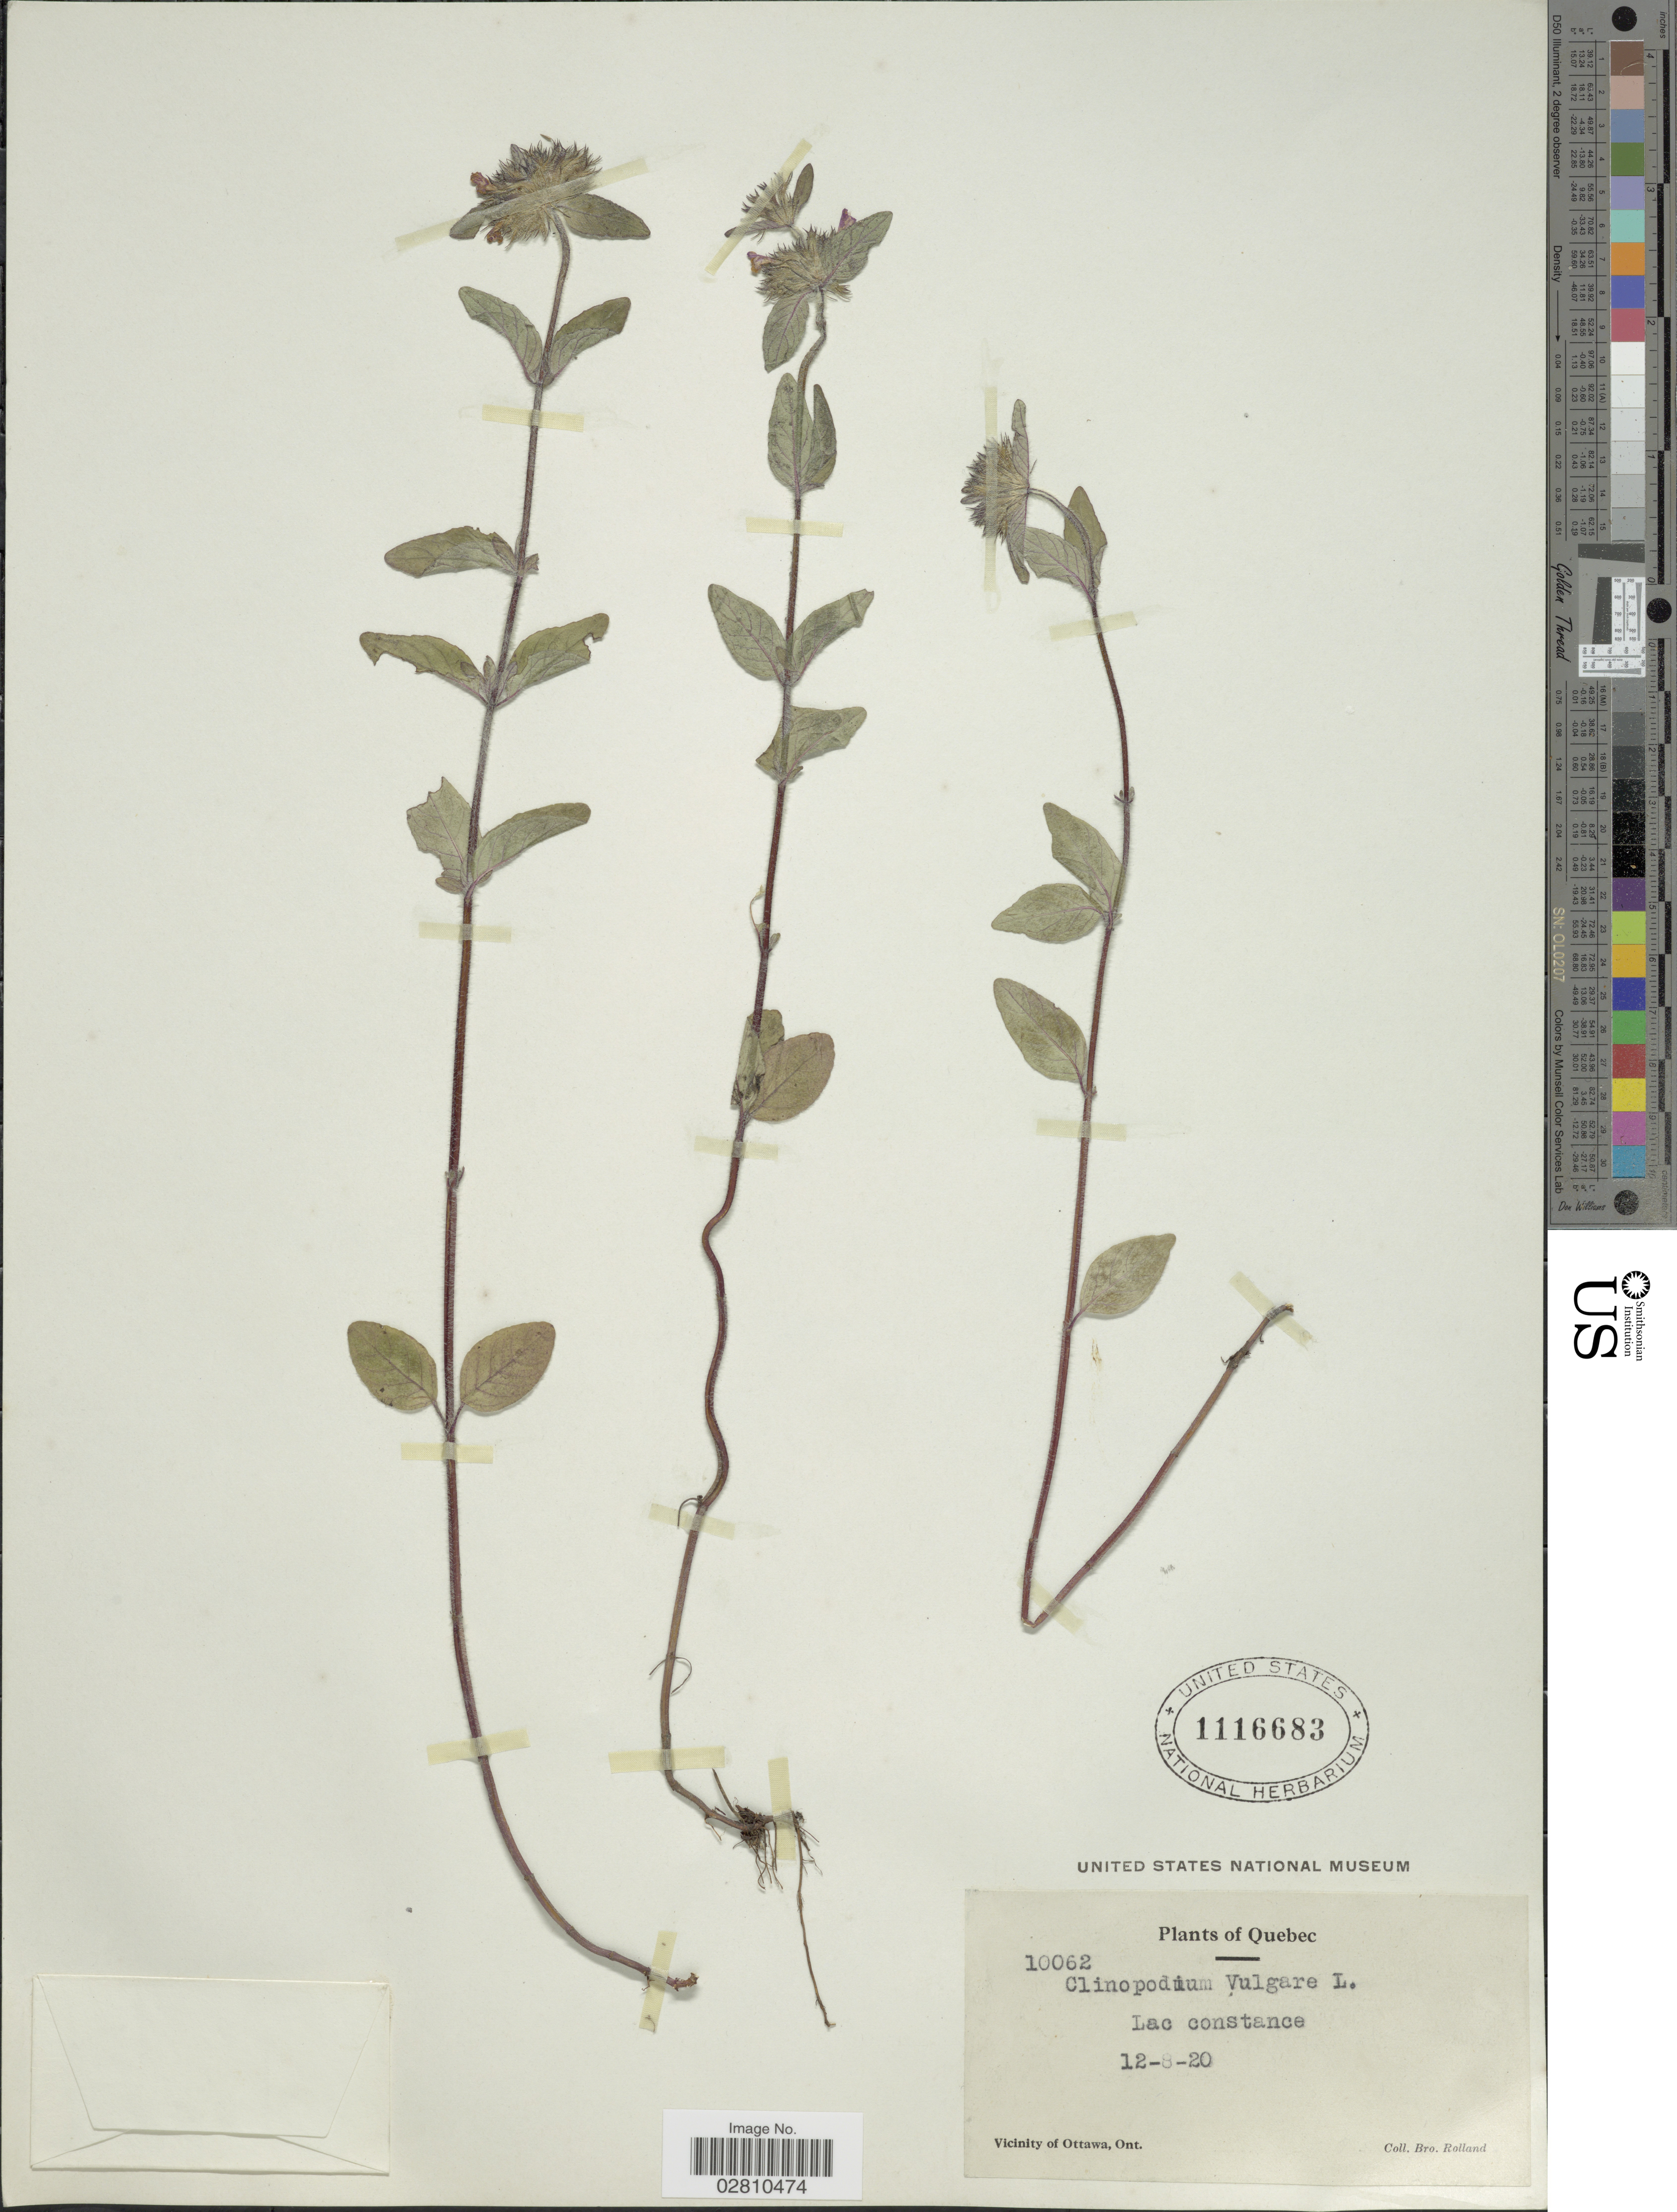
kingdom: Plantae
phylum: Tracheophyta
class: Magnoliopsida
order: Lamiales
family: Lamiaceae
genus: Clinopodium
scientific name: Clinopodium vulgare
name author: L.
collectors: B. Rolland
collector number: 10062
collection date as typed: Transcribed d/m/y: 12/8/20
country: Canada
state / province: Ontario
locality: Lac constance, Vicinity of Ottawa, Ont.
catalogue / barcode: US 1116683